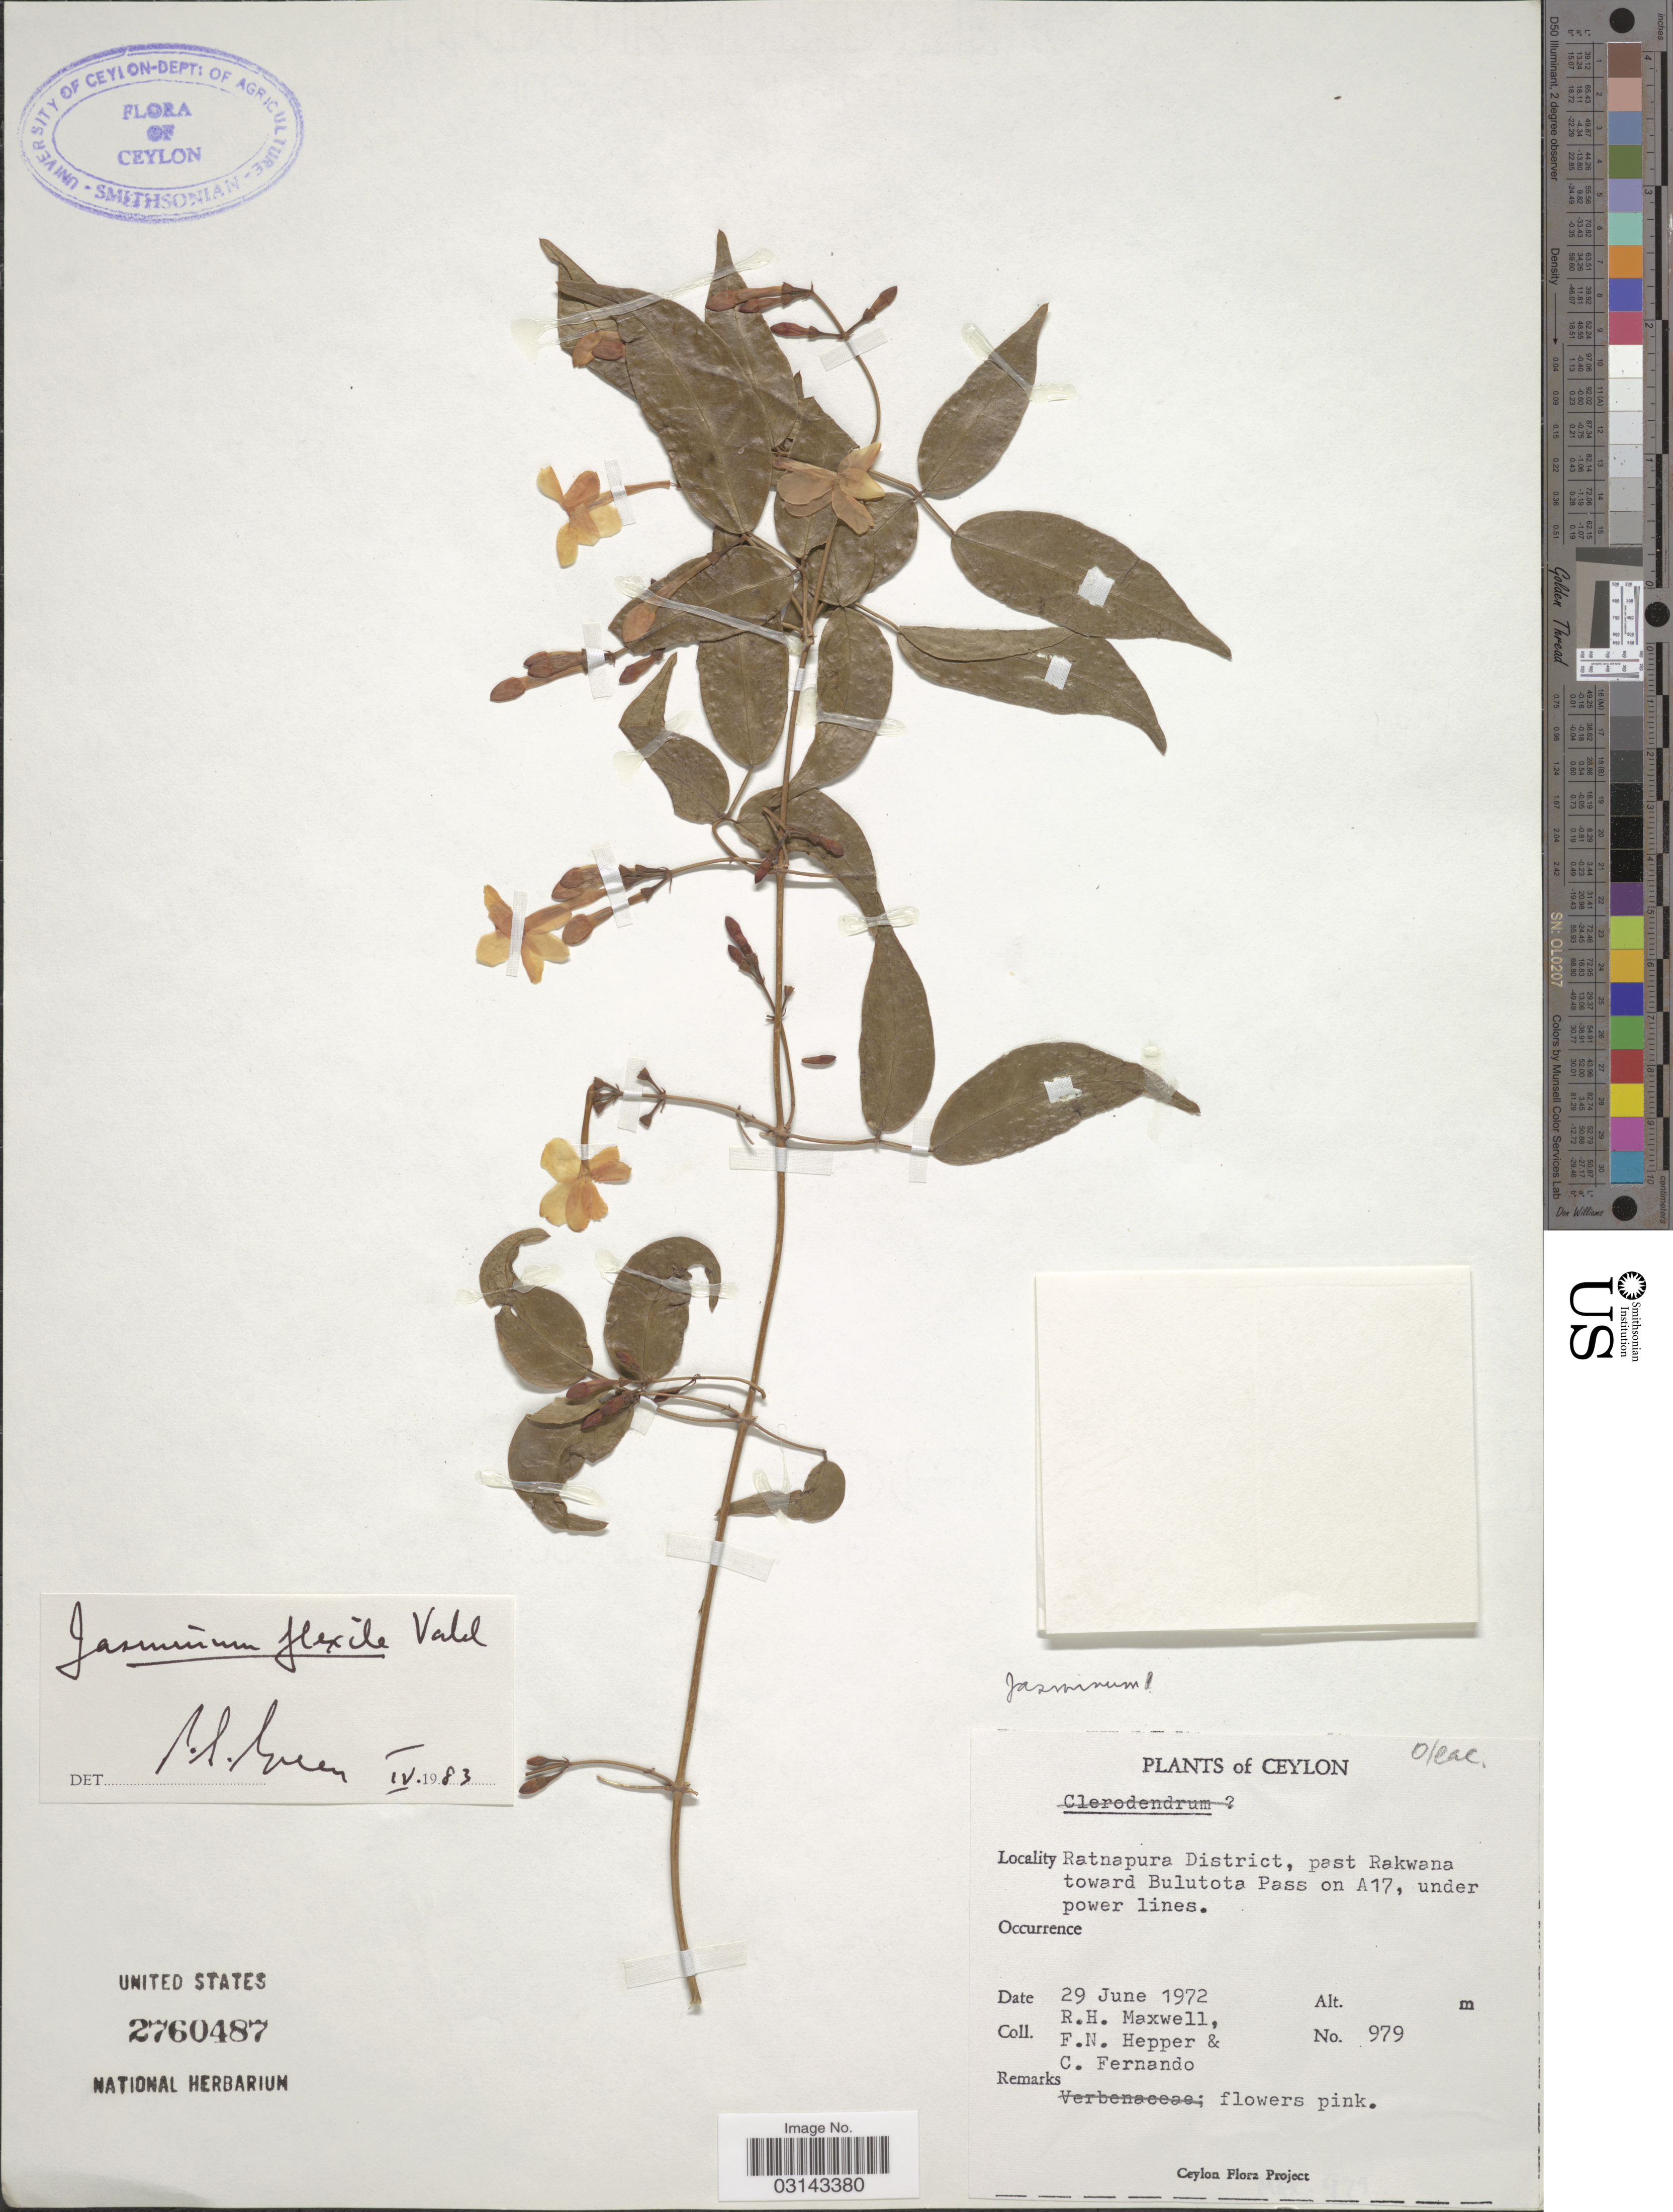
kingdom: Plantae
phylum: Tracheophyta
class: Magnoliopsida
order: Lamiales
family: Oleaceae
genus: Jasminum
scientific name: Jasminum flexile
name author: Vahl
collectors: R. Maxwell, F. Hepper & C. Fernando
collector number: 979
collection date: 1972-06-29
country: Sri Lanka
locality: Ceylon. Ratnapura District, past Rakwana toward Bulutota Pass on A17, under power lines.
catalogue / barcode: US 2760487